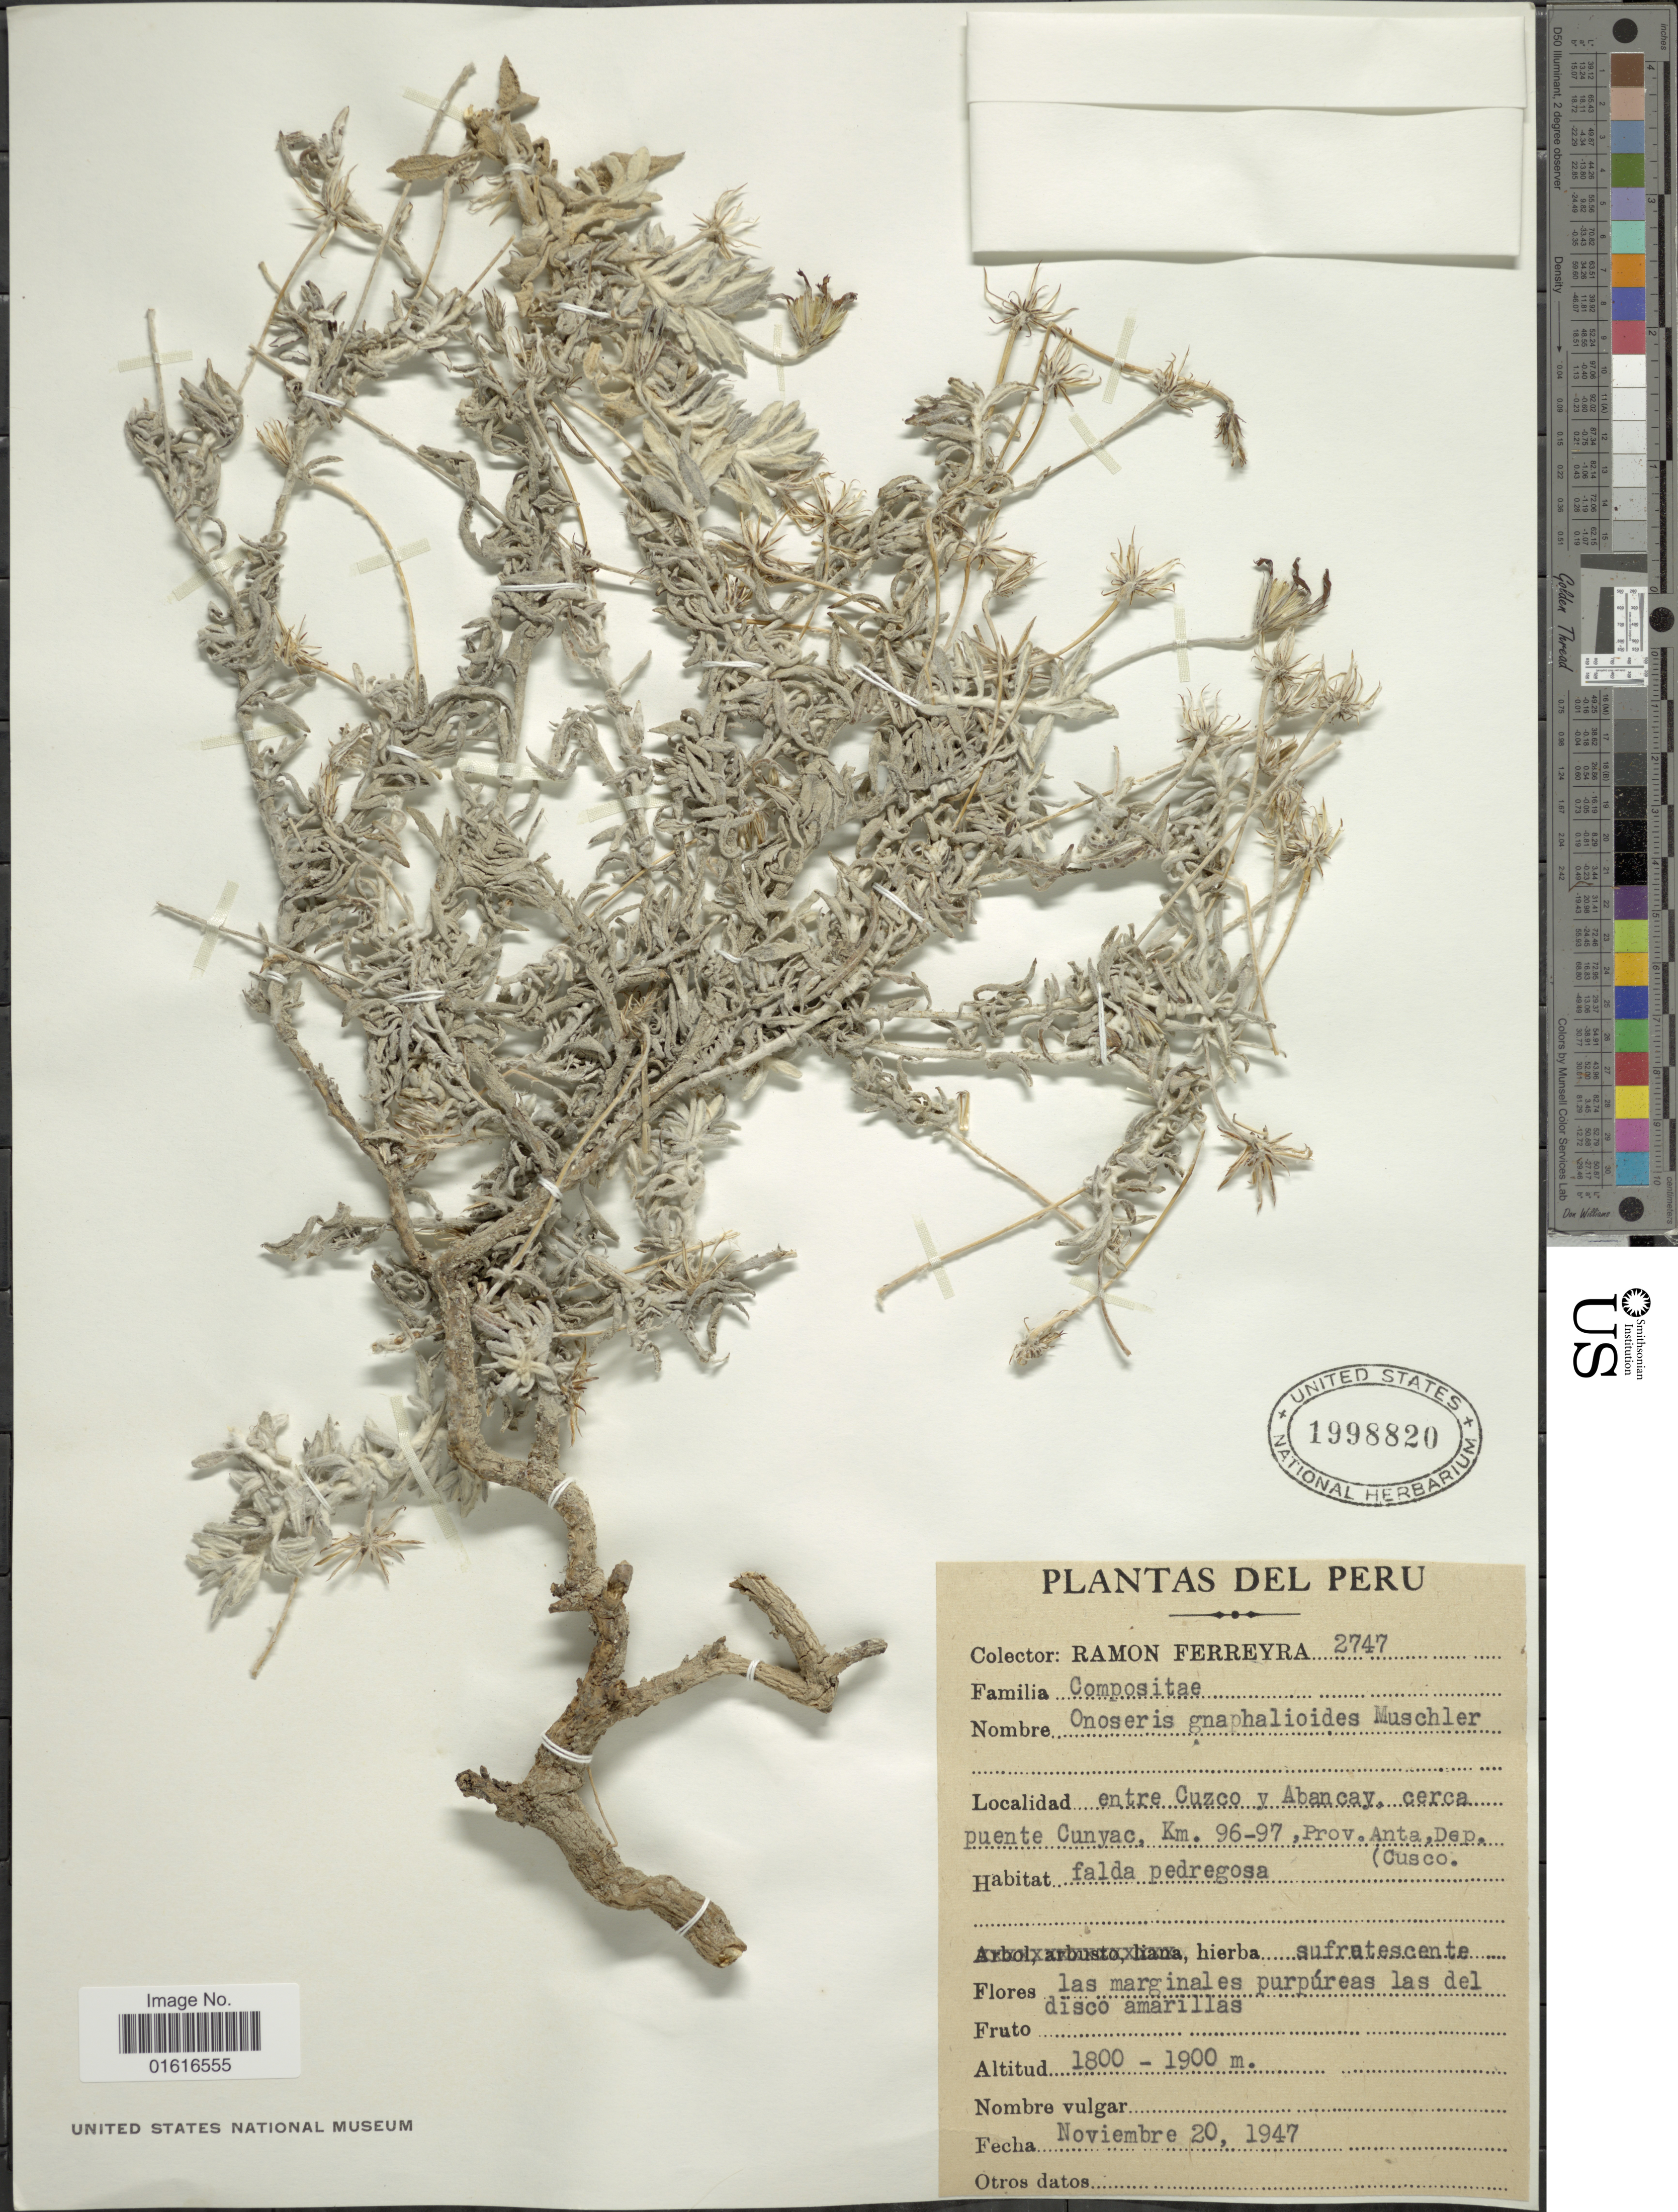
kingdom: Plantae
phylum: Tracheophyta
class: Magnoliopsida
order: Asterales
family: Asteraceae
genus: Onoseris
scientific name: Onoseris gnaphalioides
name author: Muschl.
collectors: R. A. Ferreyra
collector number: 2747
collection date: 1947-11-20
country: Peru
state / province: Cusco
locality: Entre Cuzco y Abancay, cerca puente Cunyac, km 96-97, Prov. Anta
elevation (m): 1800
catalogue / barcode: US 1998820